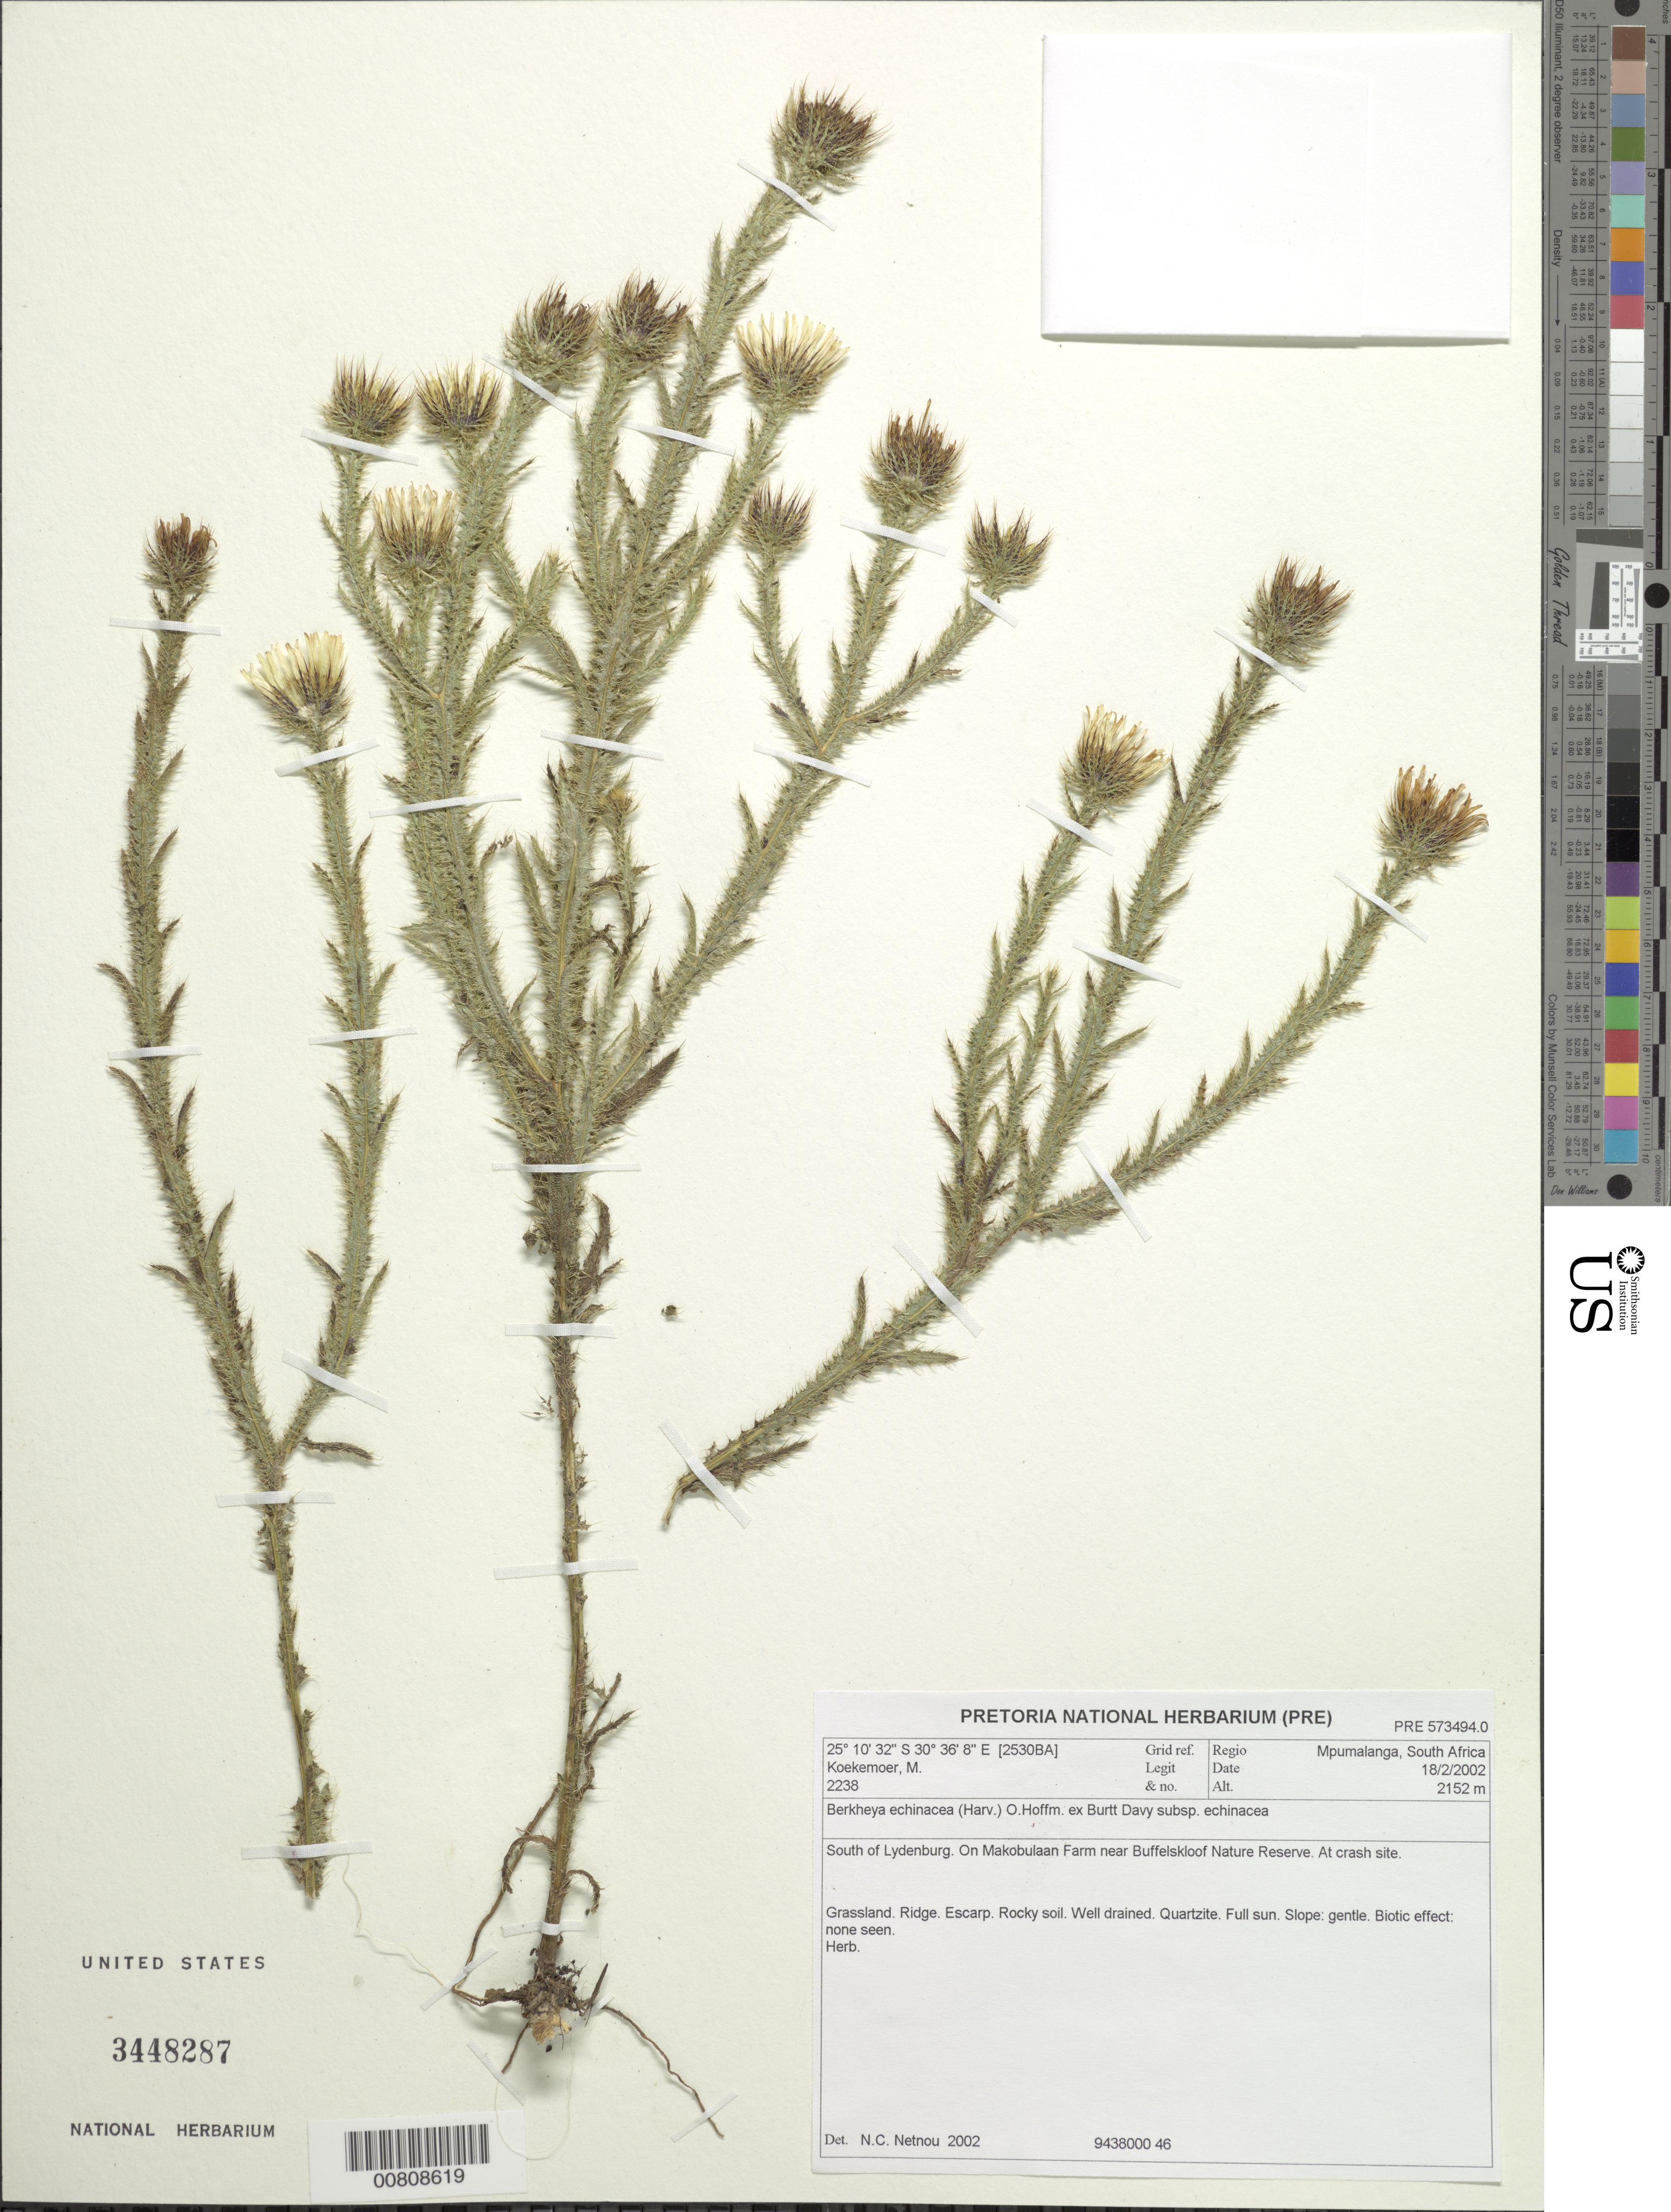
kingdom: Plantae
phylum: Tracheophyta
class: Magnoliopsida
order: Asterales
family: Asteraceae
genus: Berkheya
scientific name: Berkheya echinacea subsp. echinacea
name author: (Harv.) O. Hoffm. ex Burtt Davy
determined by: Netnou, N. C.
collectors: M. Koekemoer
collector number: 2238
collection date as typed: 18 February 2000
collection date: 2000-02-18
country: South Africa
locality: Mpumalanga; S of Lydenburg, on Makobulaan Farm near Buffelskloof Nature Reserve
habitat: Grassland, ridge, escarp., rocky soil, well-drained, quartzite, full sun, gentle slope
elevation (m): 2152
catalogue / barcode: US 3448287